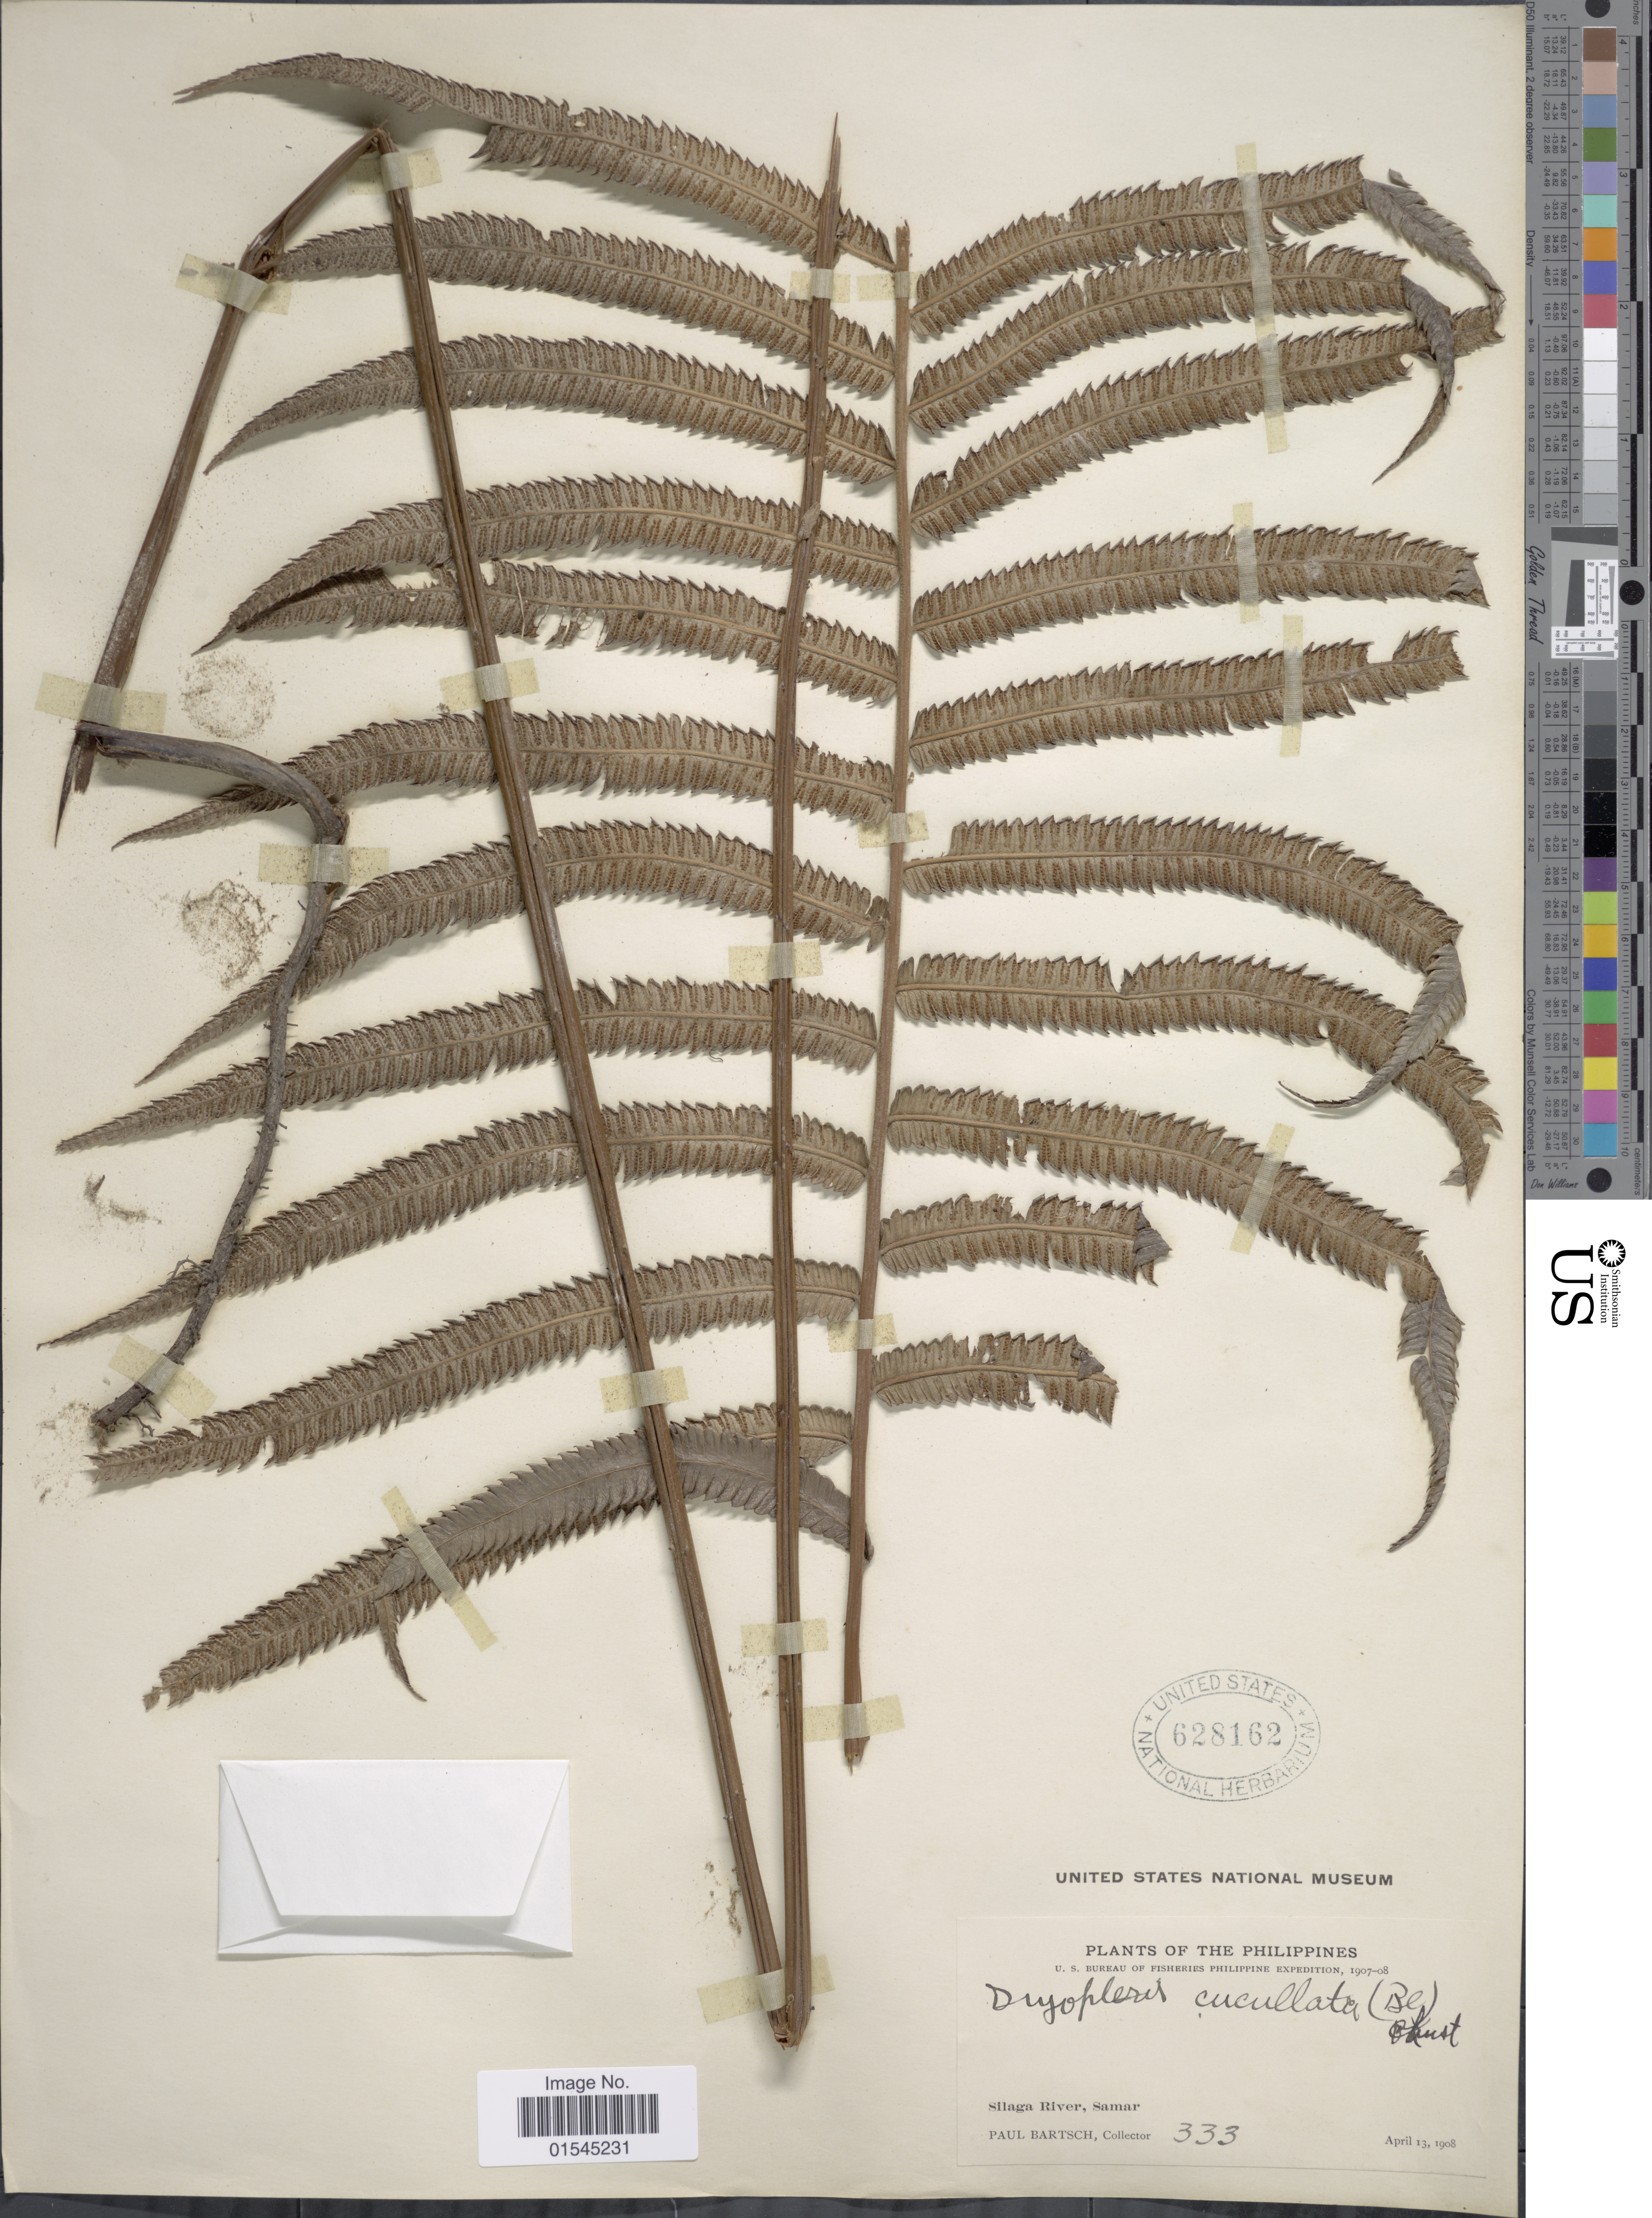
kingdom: Plantae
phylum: Tracheophyta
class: Polypodiopsida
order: Polypodiales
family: Thelypteridaceae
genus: Sphaerostephanos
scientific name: Sphaerostephanos unitus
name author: (L.) Holttum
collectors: P. Bartsch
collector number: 333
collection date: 1908-04-13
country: Philippines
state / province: Eastern Visayas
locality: Silaga River, Samar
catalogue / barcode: US 628162